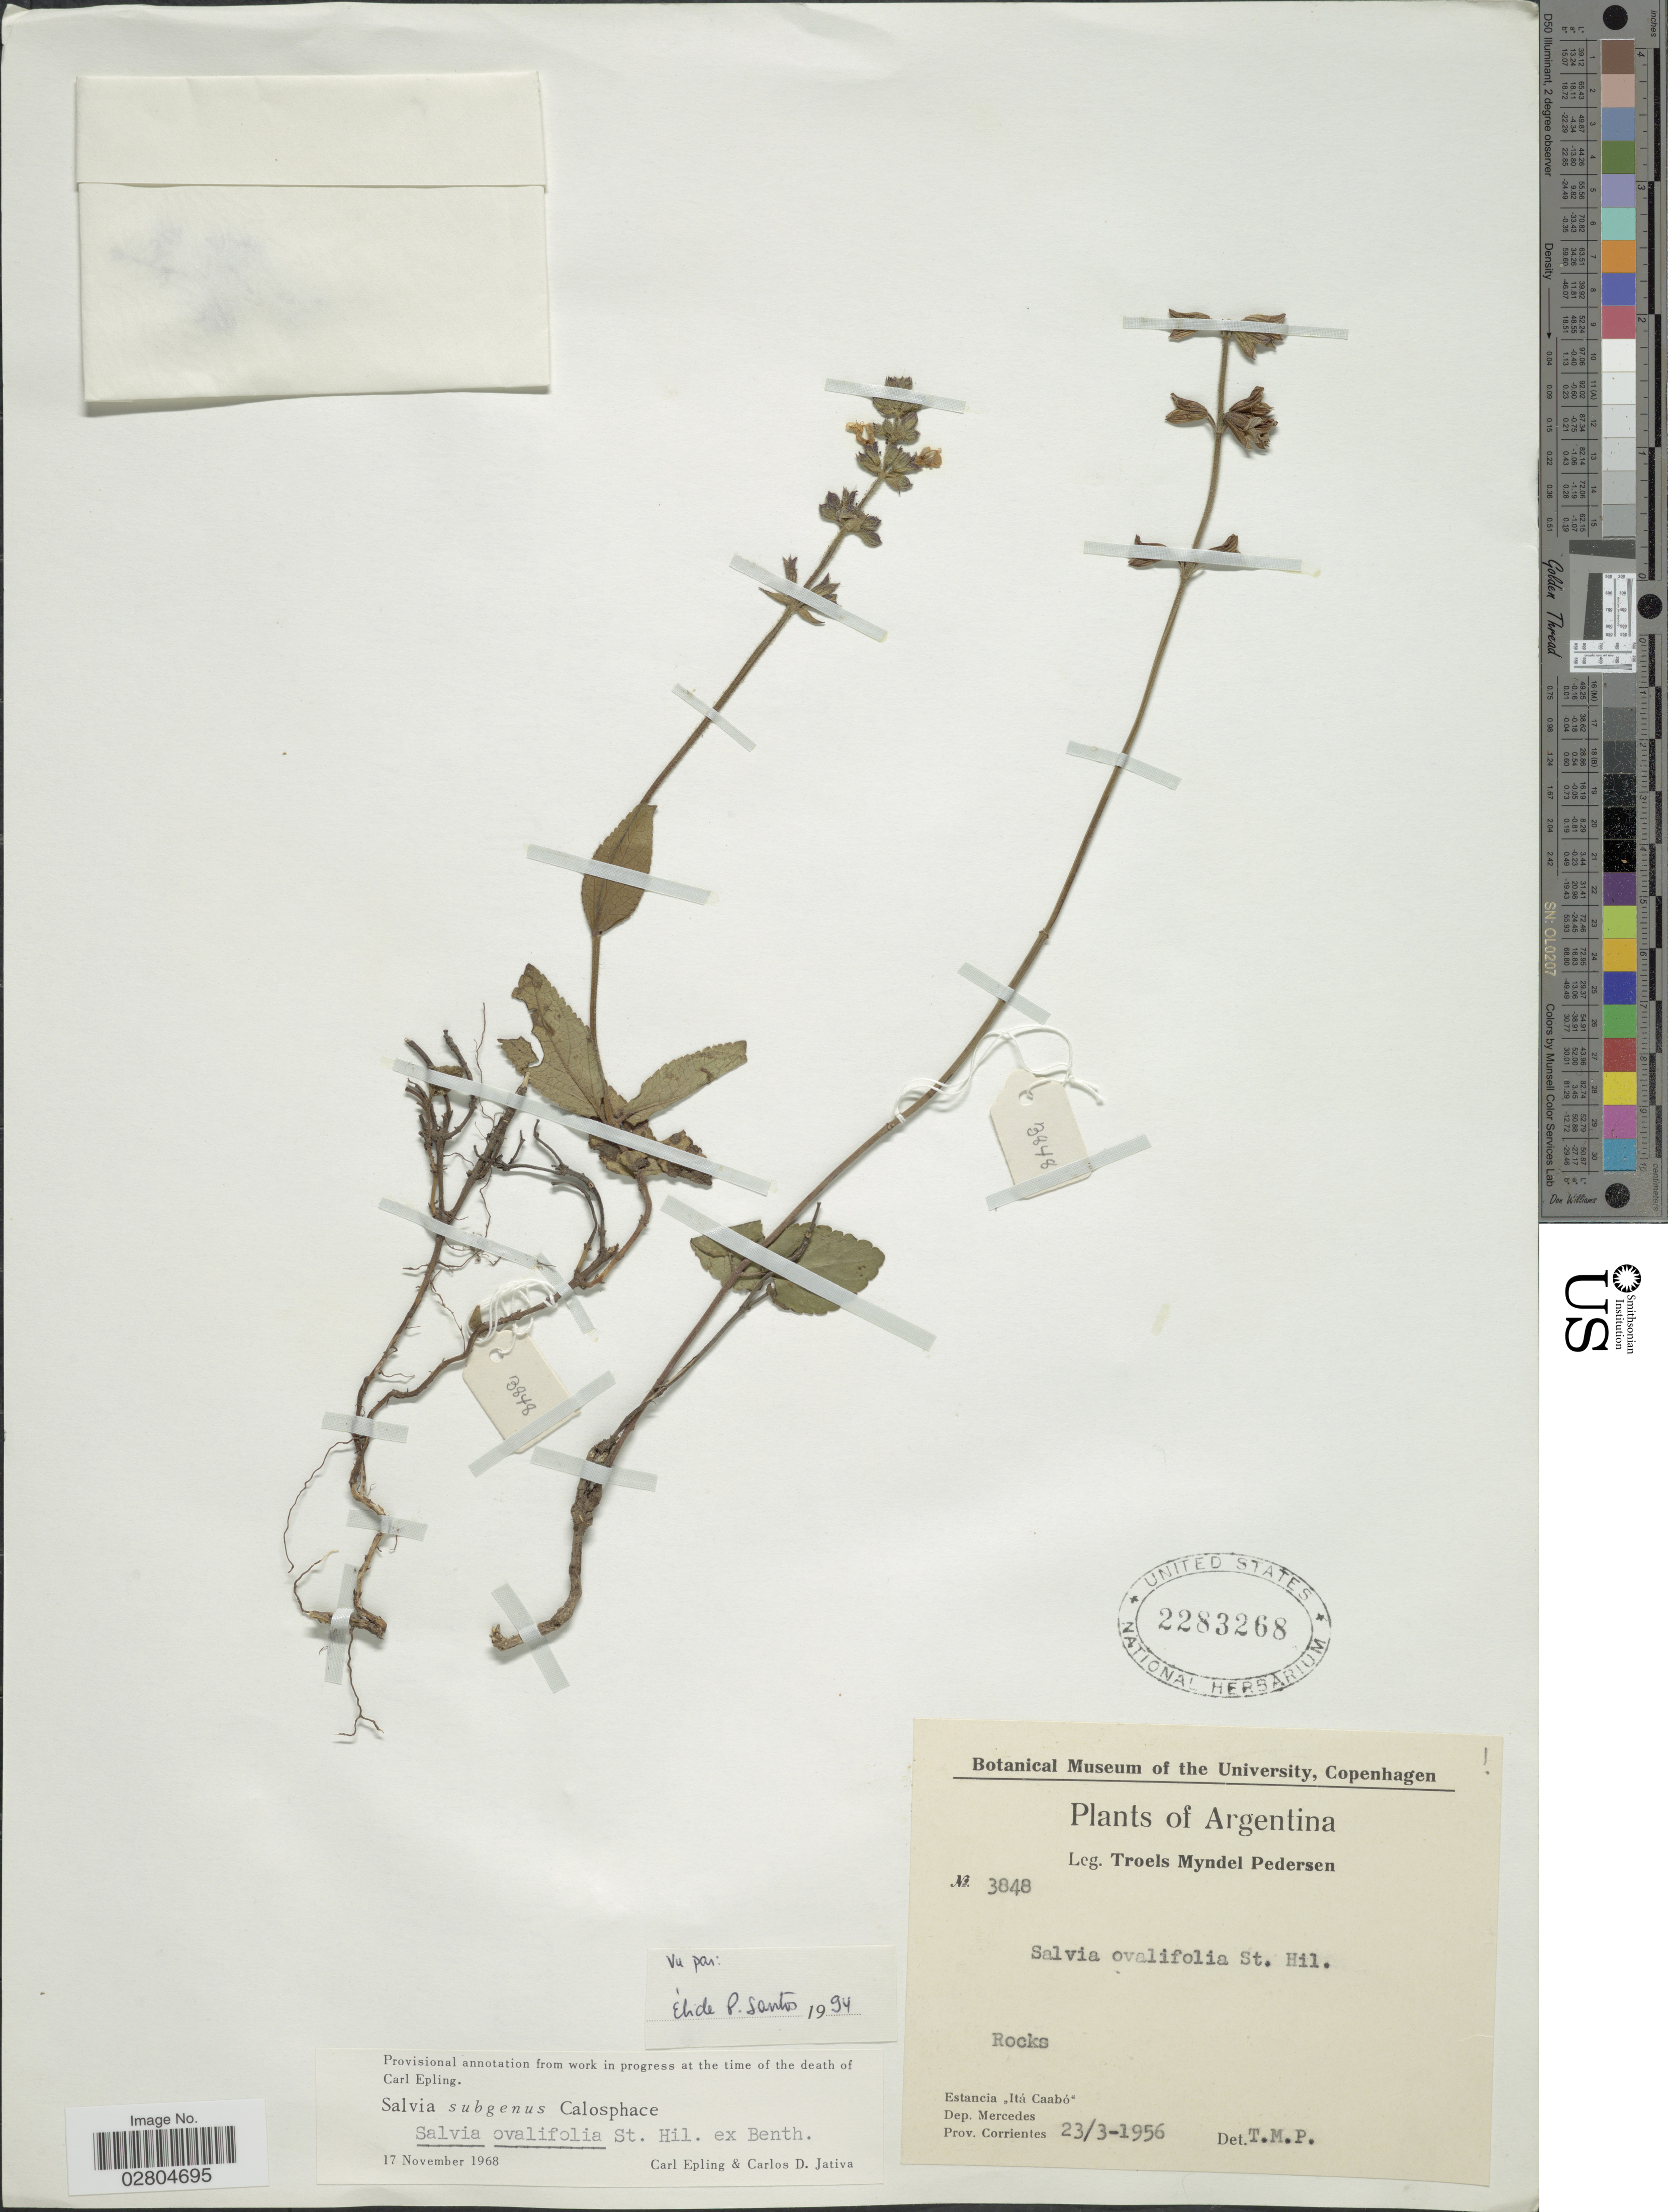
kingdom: Plantae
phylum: Tracheophyta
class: Magnoliopsida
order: Lamiales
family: Lamiaceae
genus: Salvia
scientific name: Salvia ovalifolia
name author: A. St.-Hil. ex Benth.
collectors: T. Pederson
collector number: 3848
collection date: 1956-03-23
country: Argentina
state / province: Corrientes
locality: Estancia "Itá Caabó", Dep. Mercedes.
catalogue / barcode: US 2283268